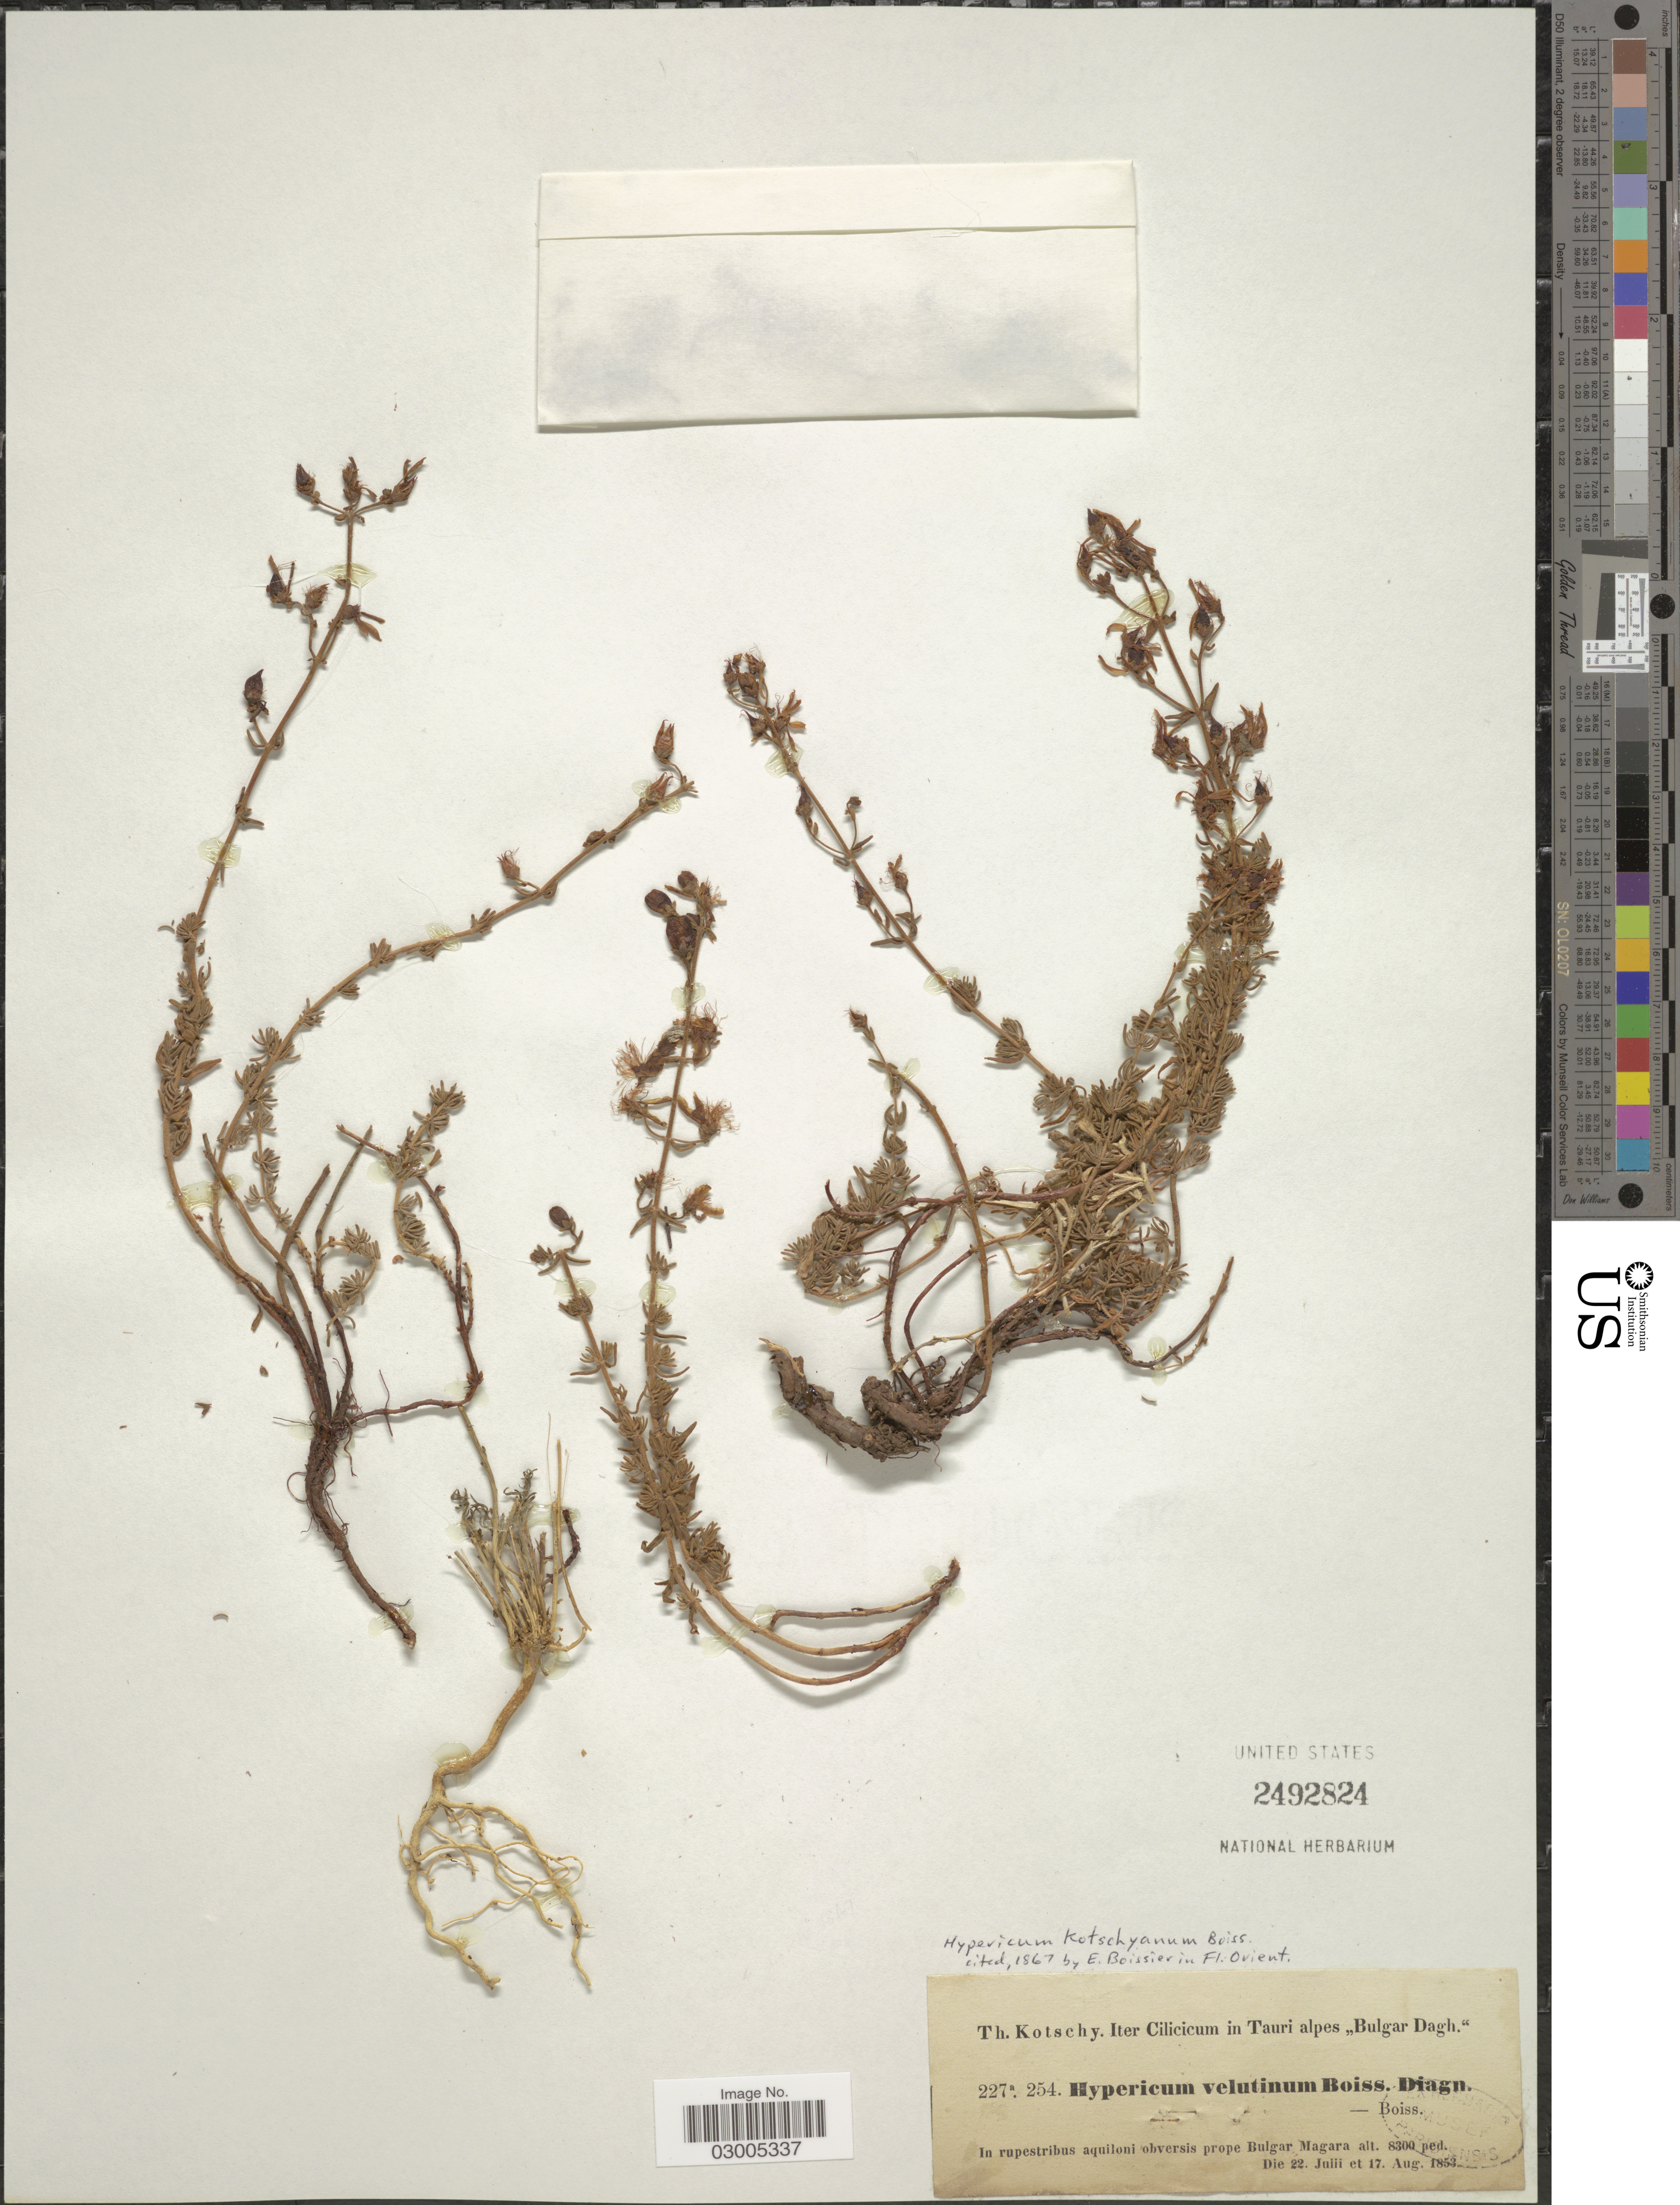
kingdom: Plantae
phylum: Tracheophyta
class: Magnoliopsida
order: Malpighiales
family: Hypericaceae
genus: Hypericum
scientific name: Hypericum kotschyanum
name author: Boiss.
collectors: K. G. Kotschy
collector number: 227a/254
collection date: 1853-07-22/1853-08-17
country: Turkey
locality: Cilicicum in Tauri slopes alpes "Bulgar Dagh". In rupestribus aquiloni obversis prope Bulgar Magara.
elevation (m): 2530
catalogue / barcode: US 2492824